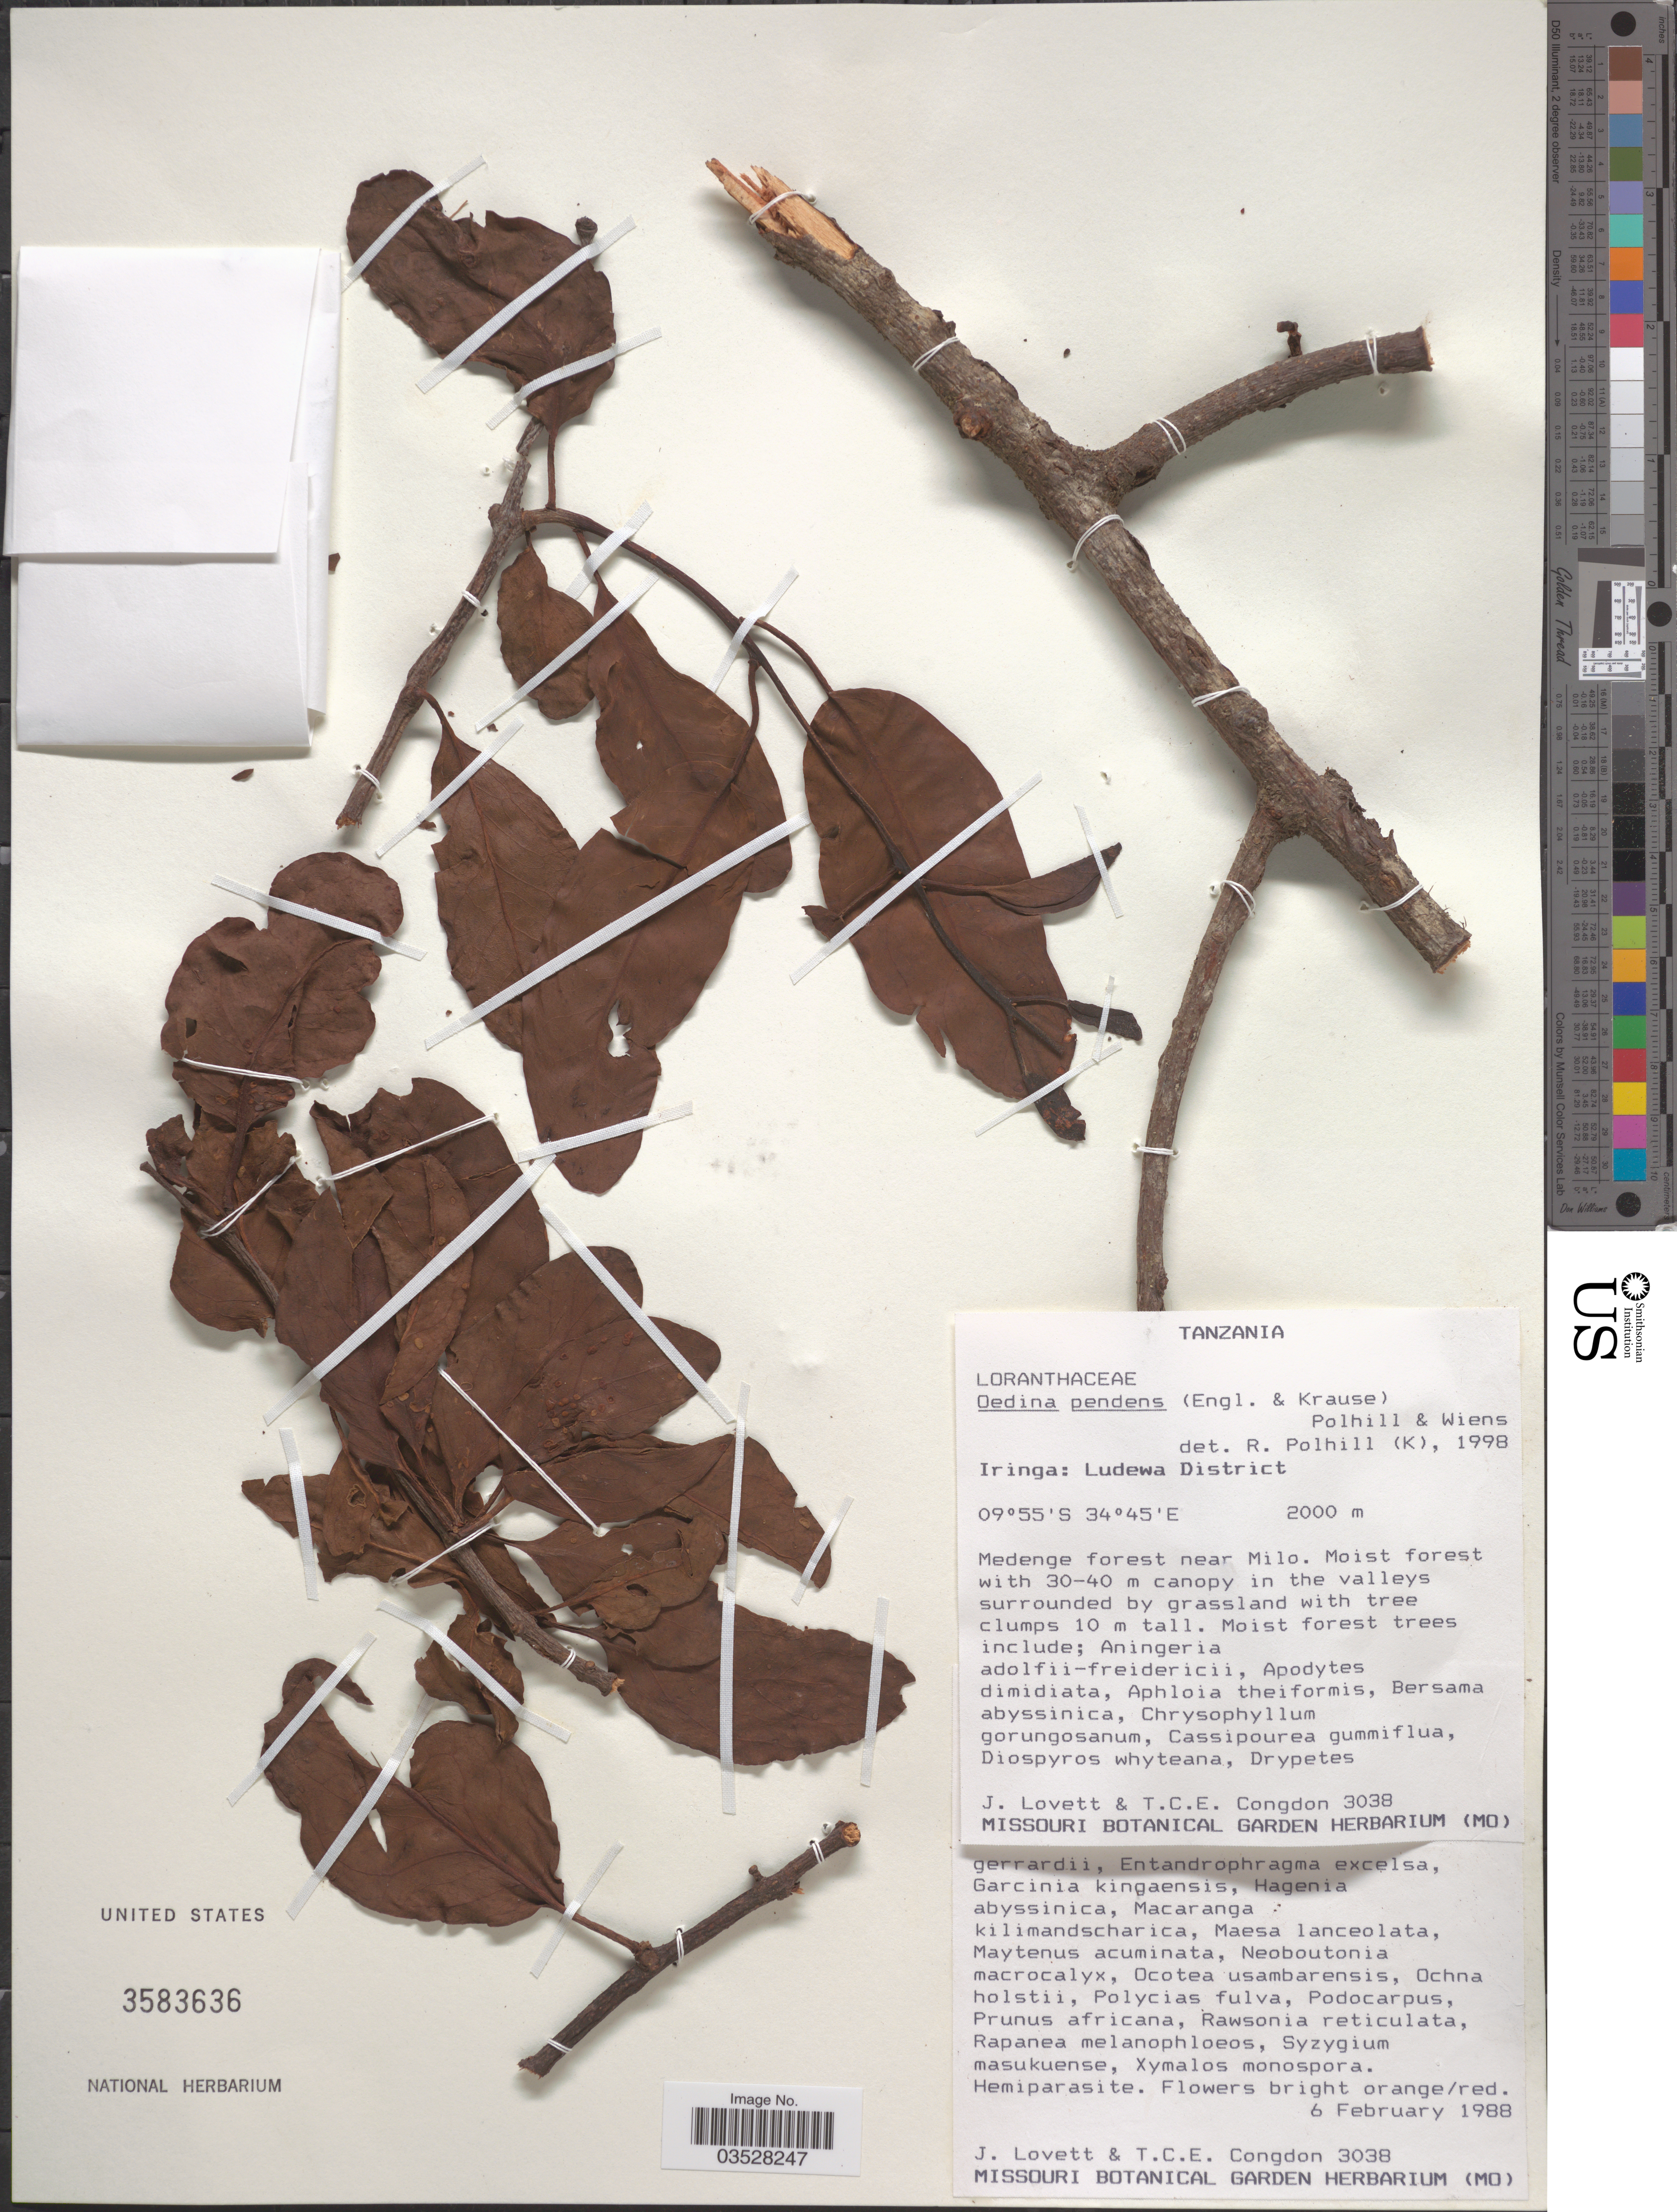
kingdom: Plantae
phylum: Tracheophyta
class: Magnoliopsida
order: Santalales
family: Loranthaceae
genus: Oedina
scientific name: Oedina pendens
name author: (Engl. & K. Krause) Polhill & Wiens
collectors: J. Lovett & T. Congdon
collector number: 3038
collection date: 1988-02-06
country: Tanzania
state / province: Iringa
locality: Ludewa District. Medenge forest near Milo.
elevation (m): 2000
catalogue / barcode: US 3583636